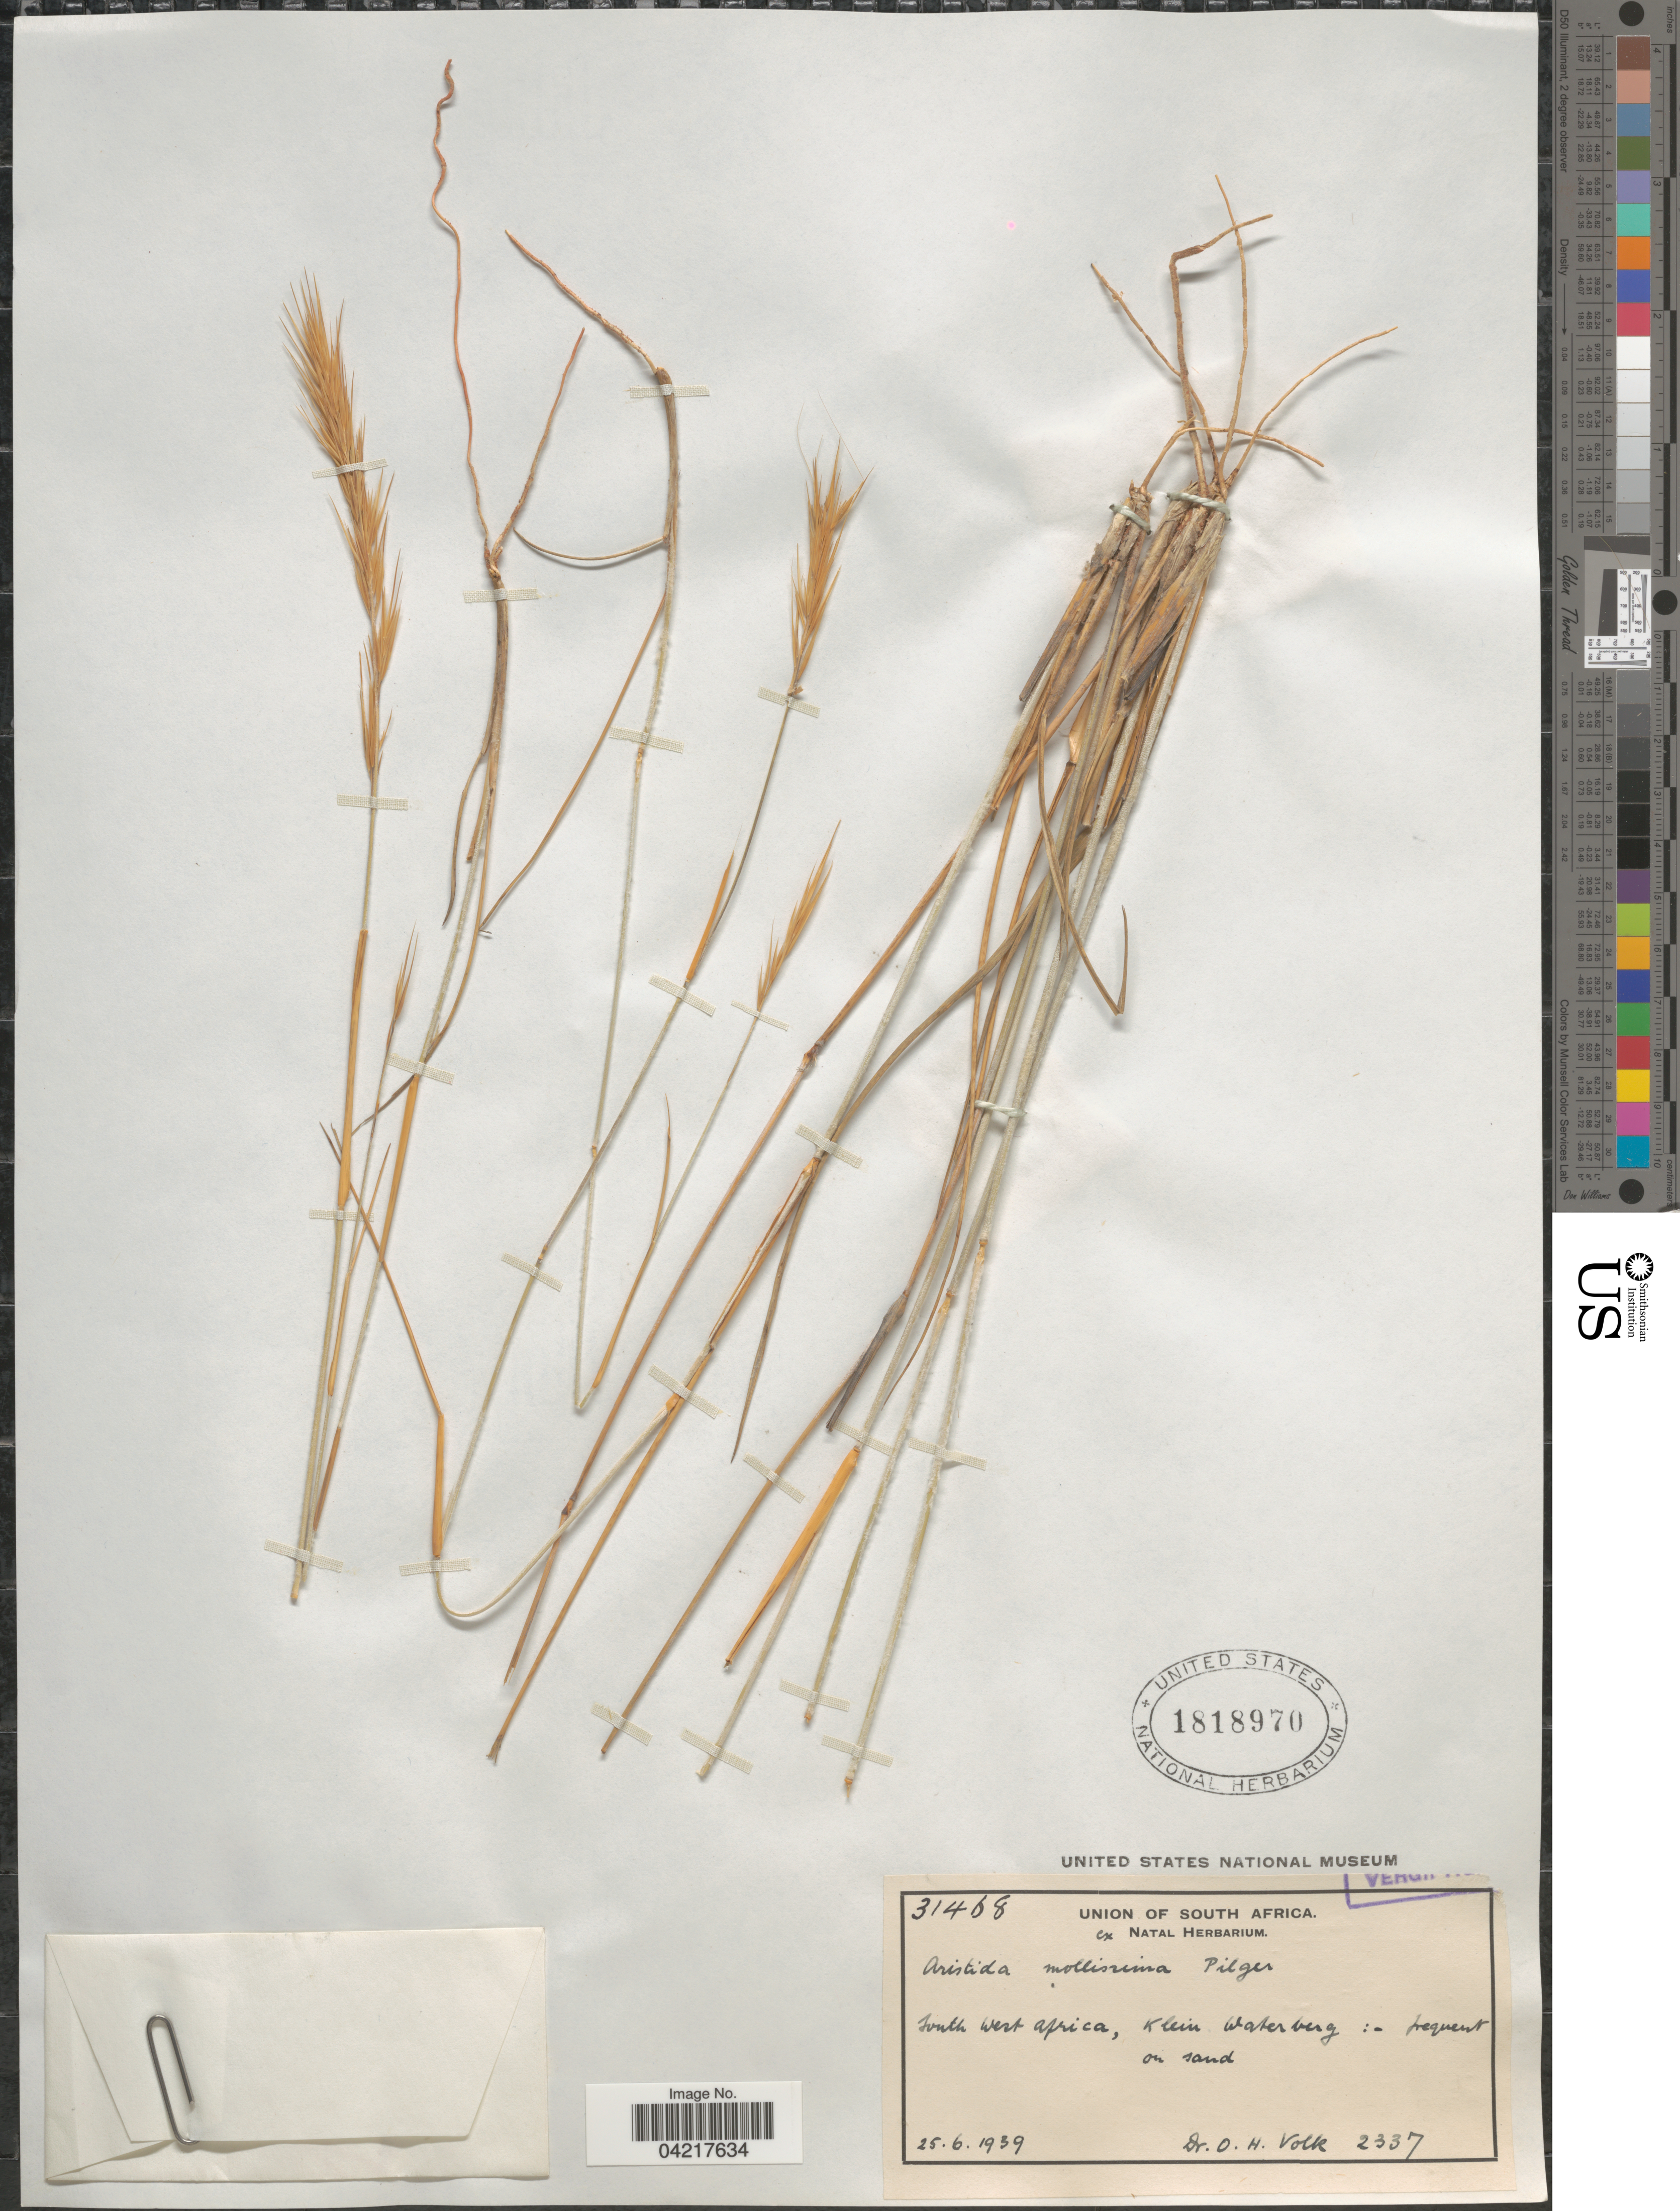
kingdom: Plantae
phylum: Tracheophyta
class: Liliopsida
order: Poales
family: Poaceae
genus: Aristida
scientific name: Aristida mollissima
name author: Pilg.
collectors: O. Volk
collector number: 2337/31468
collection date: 1939-06-25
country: Namibia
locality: South West Africa, Klein Waterberg.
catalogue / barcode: US 1818970